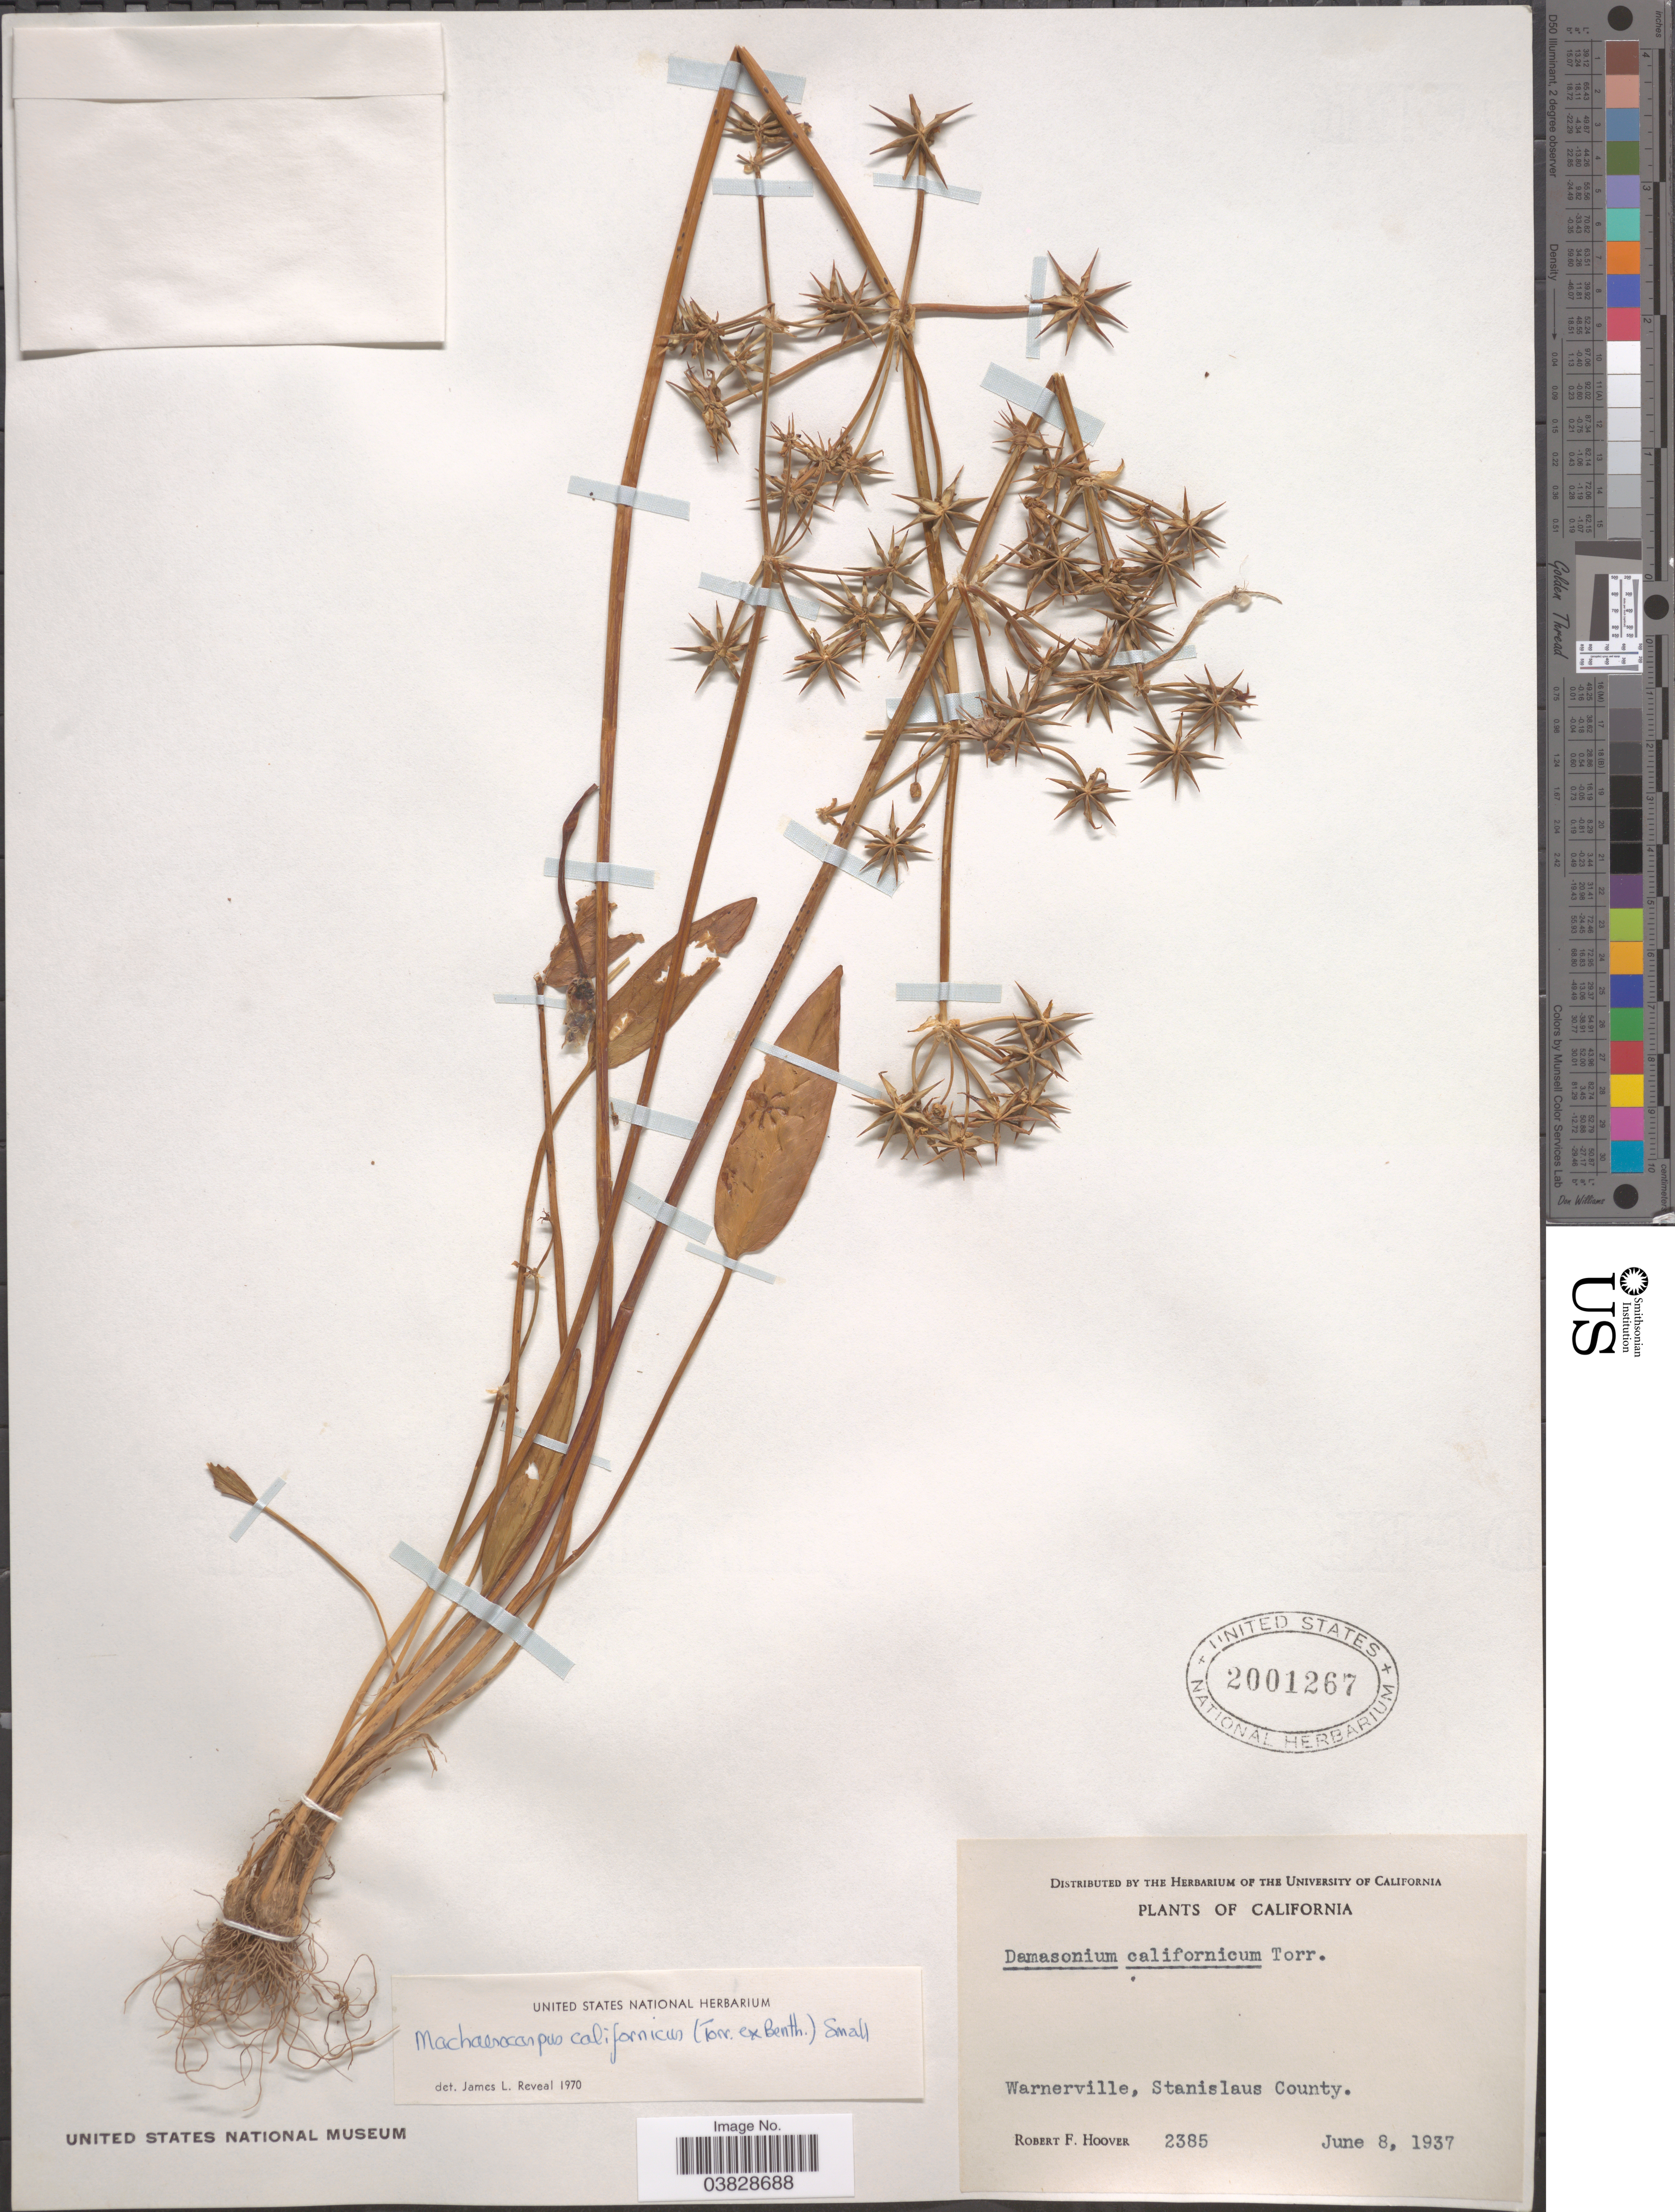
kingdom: Plantae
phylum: Tracheophyta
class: Liliopsida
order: Alismatales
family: Alismataceae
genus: Damasonium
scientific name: Damasonium californicum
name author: Torr.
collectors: R. F. Hoover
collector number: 2385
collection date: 1937-06-08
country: United States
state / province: California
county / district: Stanislaus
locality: Warnerville, Stanislaus County.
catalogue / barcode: US 2001267